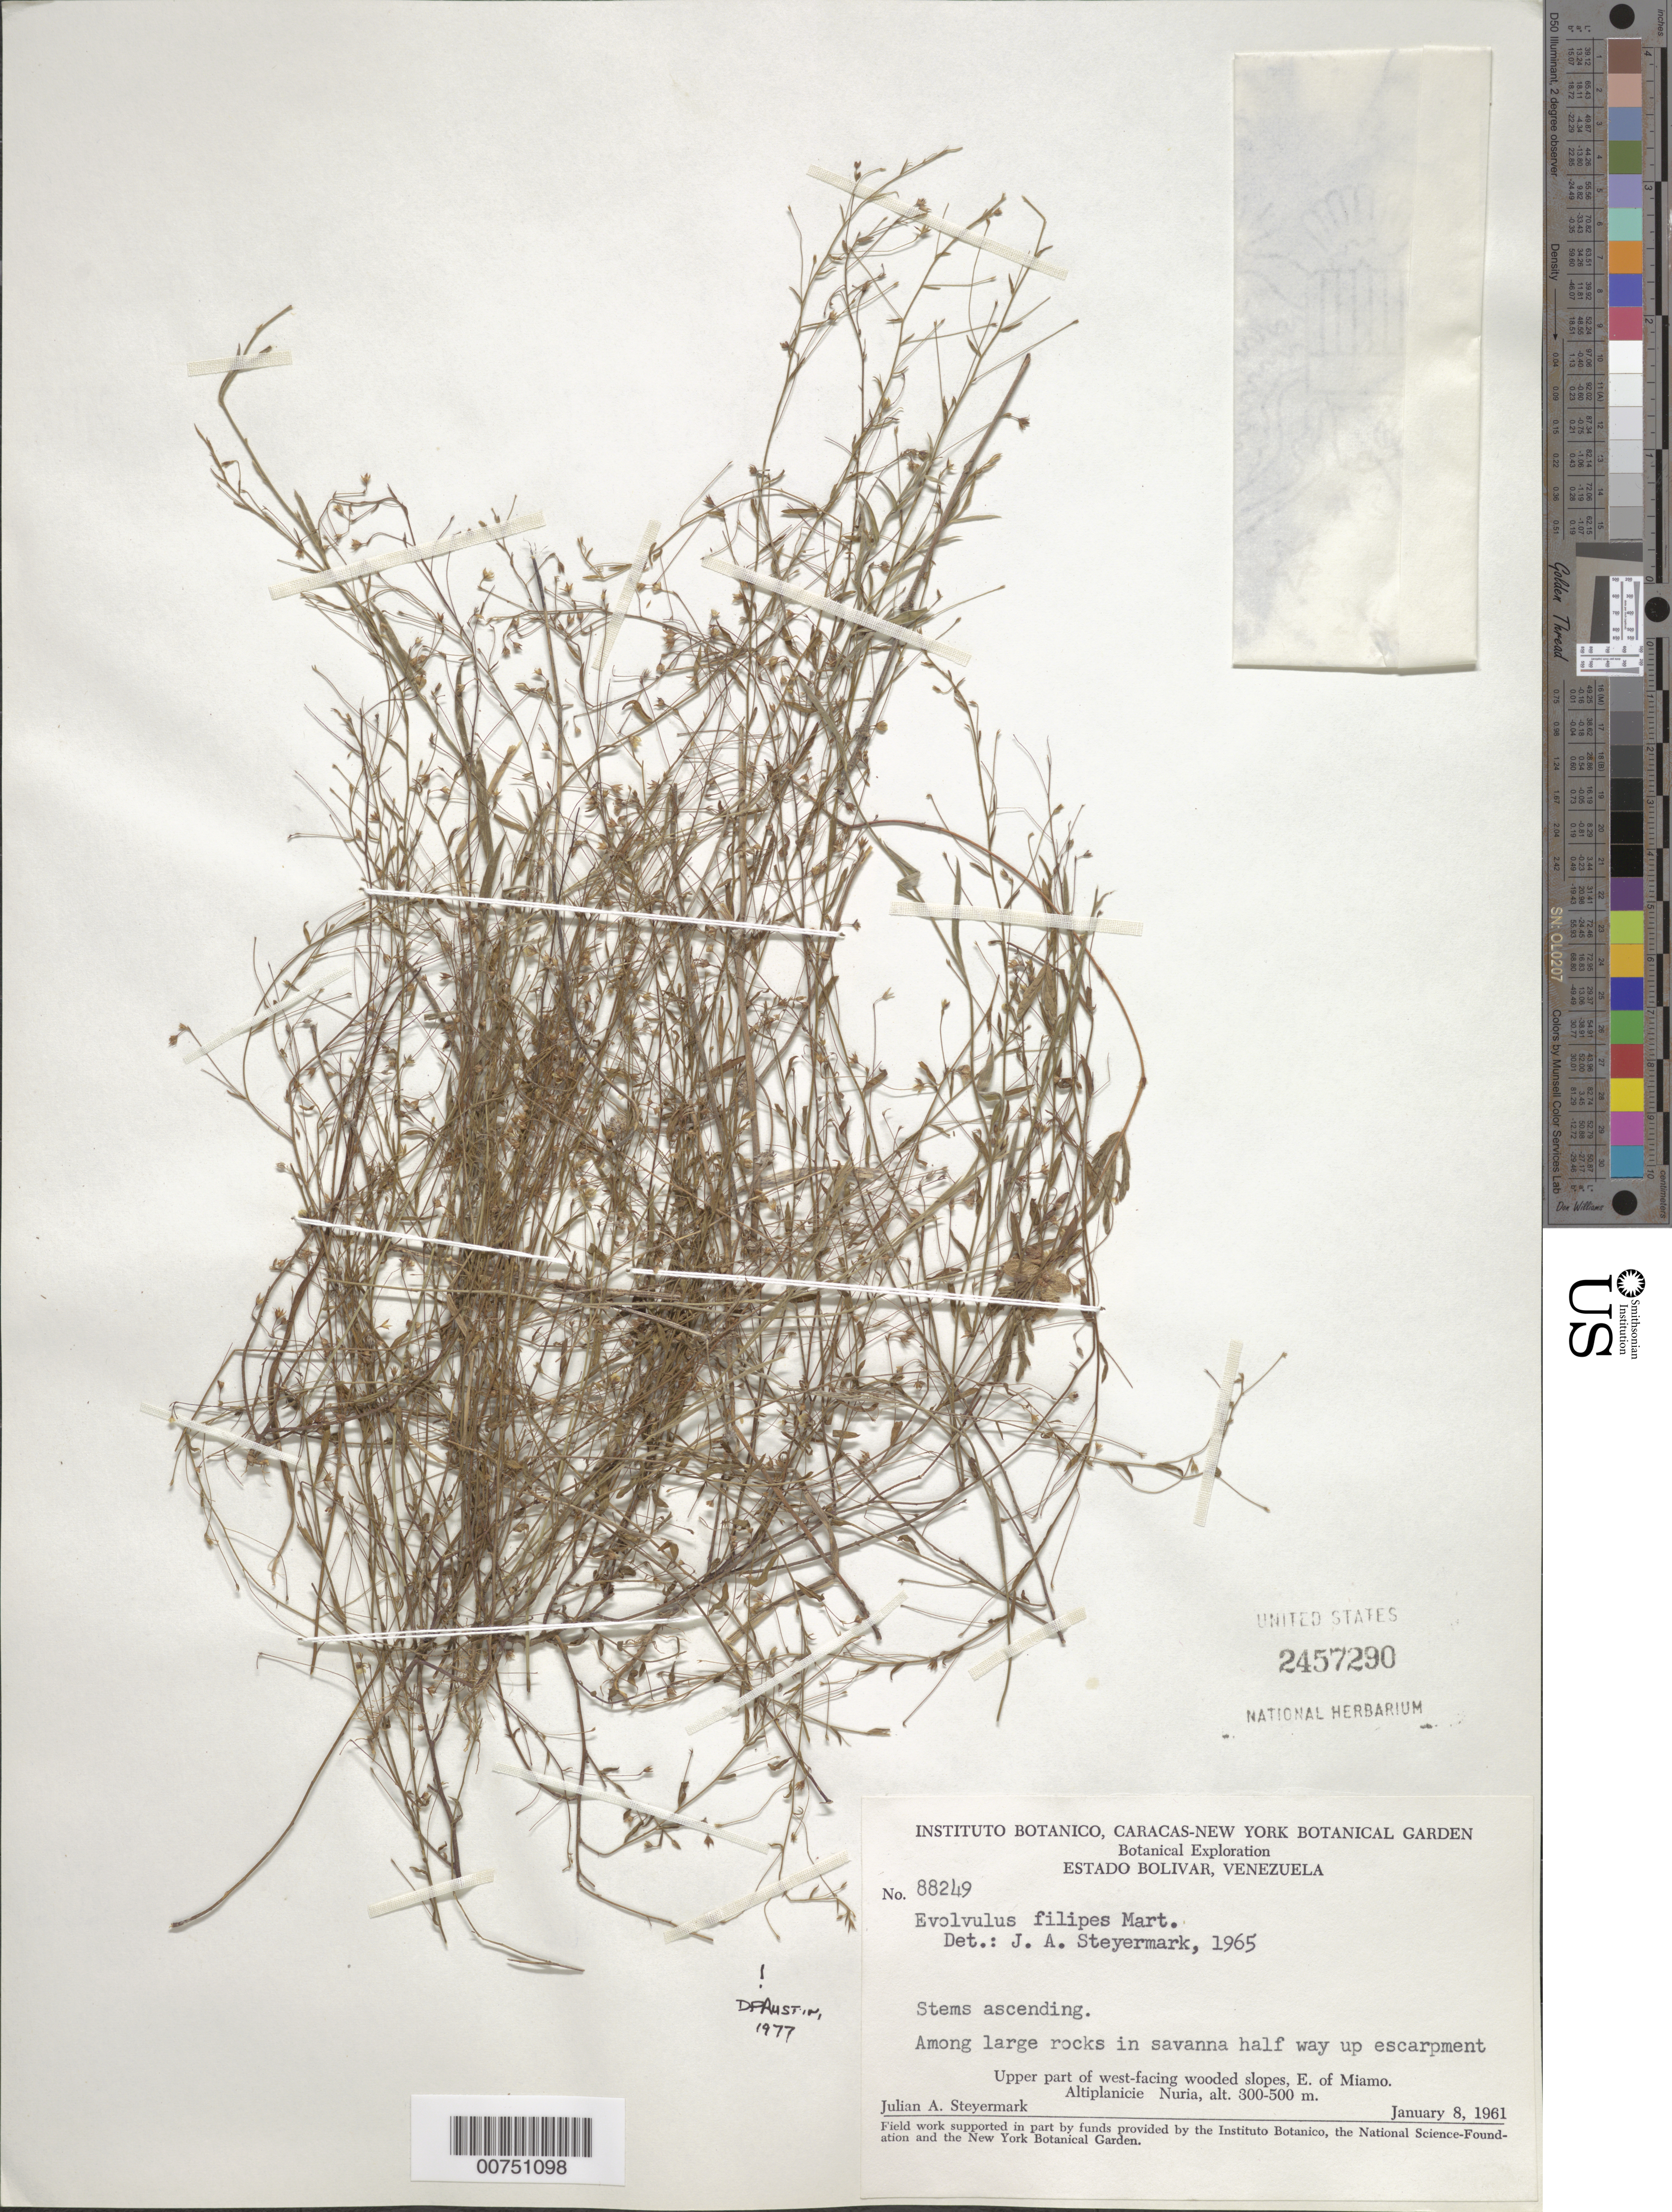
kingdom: Plantae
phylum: Tracheophyta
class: Magnoliopsida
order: Solanales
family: Convolvulaceae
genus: Evolvulus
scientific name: Evolvulus filipes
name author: Mart.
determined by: Austin, D. F.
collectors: J. Steyermark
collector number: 88249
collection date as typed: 8-Jan-61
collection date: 1961-01-08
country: Venezuela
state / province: Bolívar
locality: Altiplanicie de Nuria, E of Miamo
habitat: Among rocks in savanna half way up escarpment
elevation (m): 300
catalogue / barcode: US 2457290